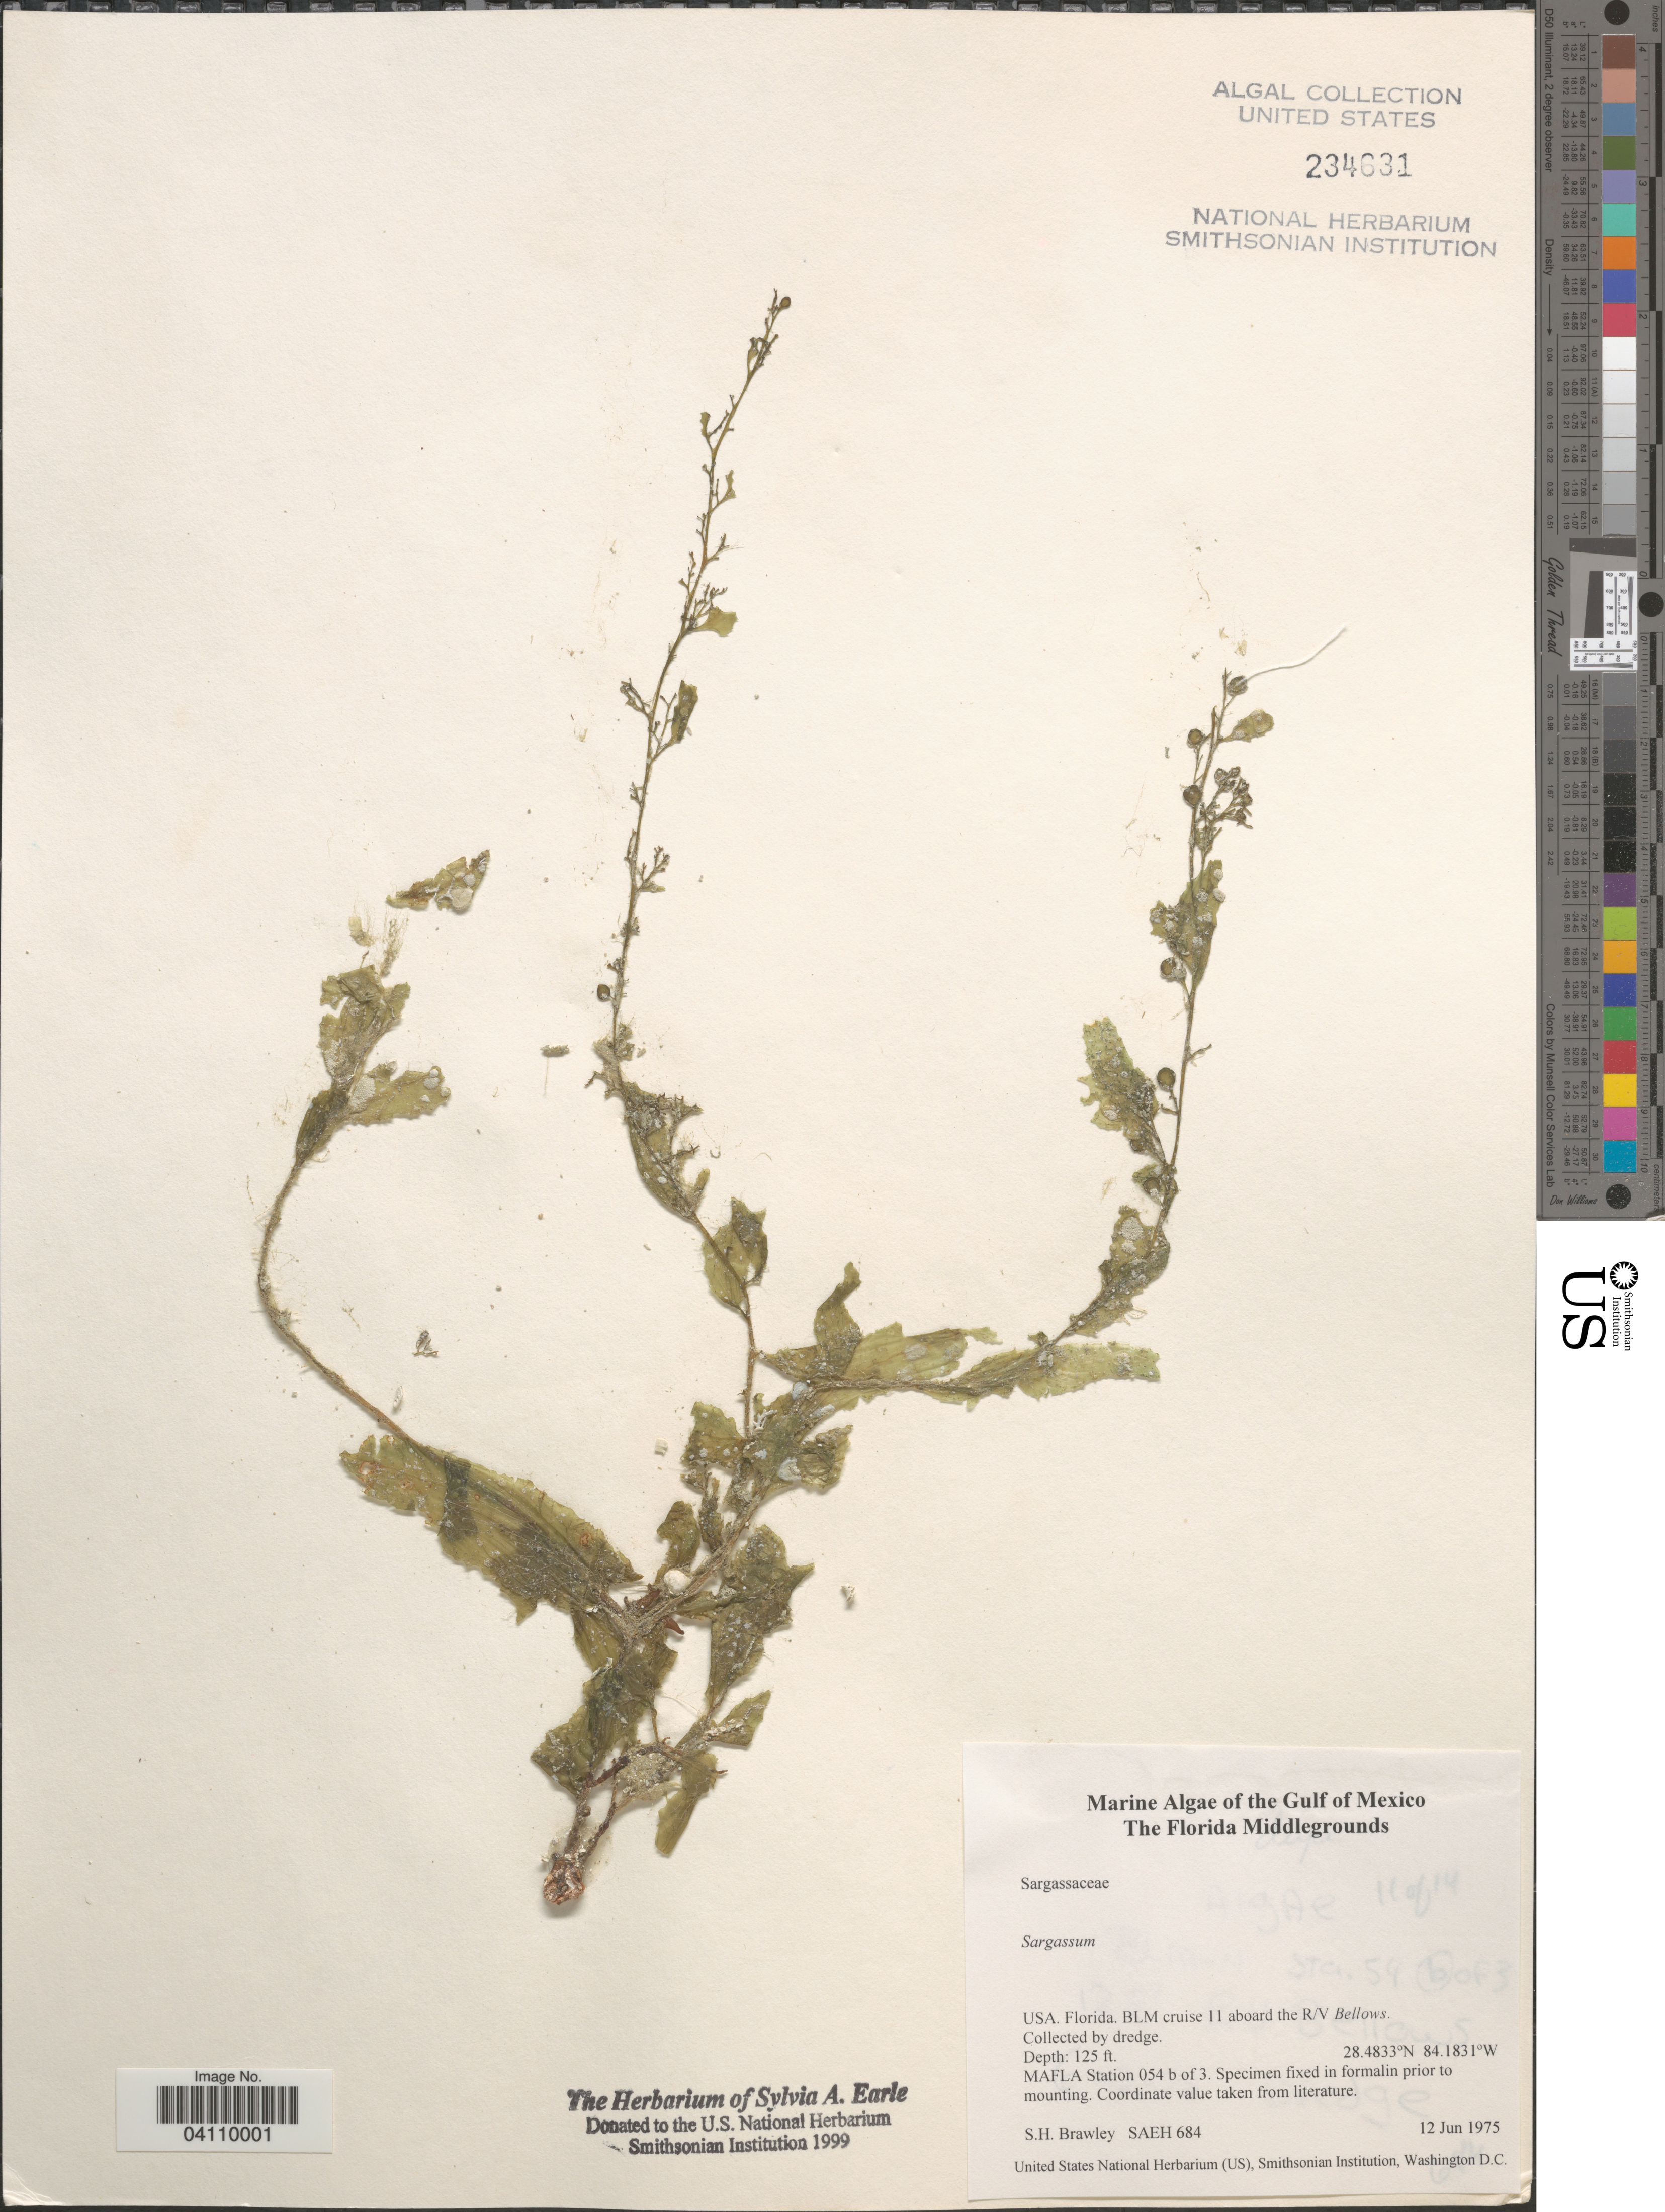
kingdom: Chromista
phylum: Ochrophyta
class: Phaeophyceae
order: Fucales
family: Sargassaceae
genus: Sargassum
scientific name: Sargassum sp.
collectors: S. Brawley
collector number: SAEH 684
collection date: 1975-06-12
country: United States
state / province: Florida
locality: The Gulf of Mexico. The Florida Middlegrounds. BLM cruise 11 aboard the R/V Bellows. MAFLA Station 054 b of 3.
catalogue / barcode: US 234631